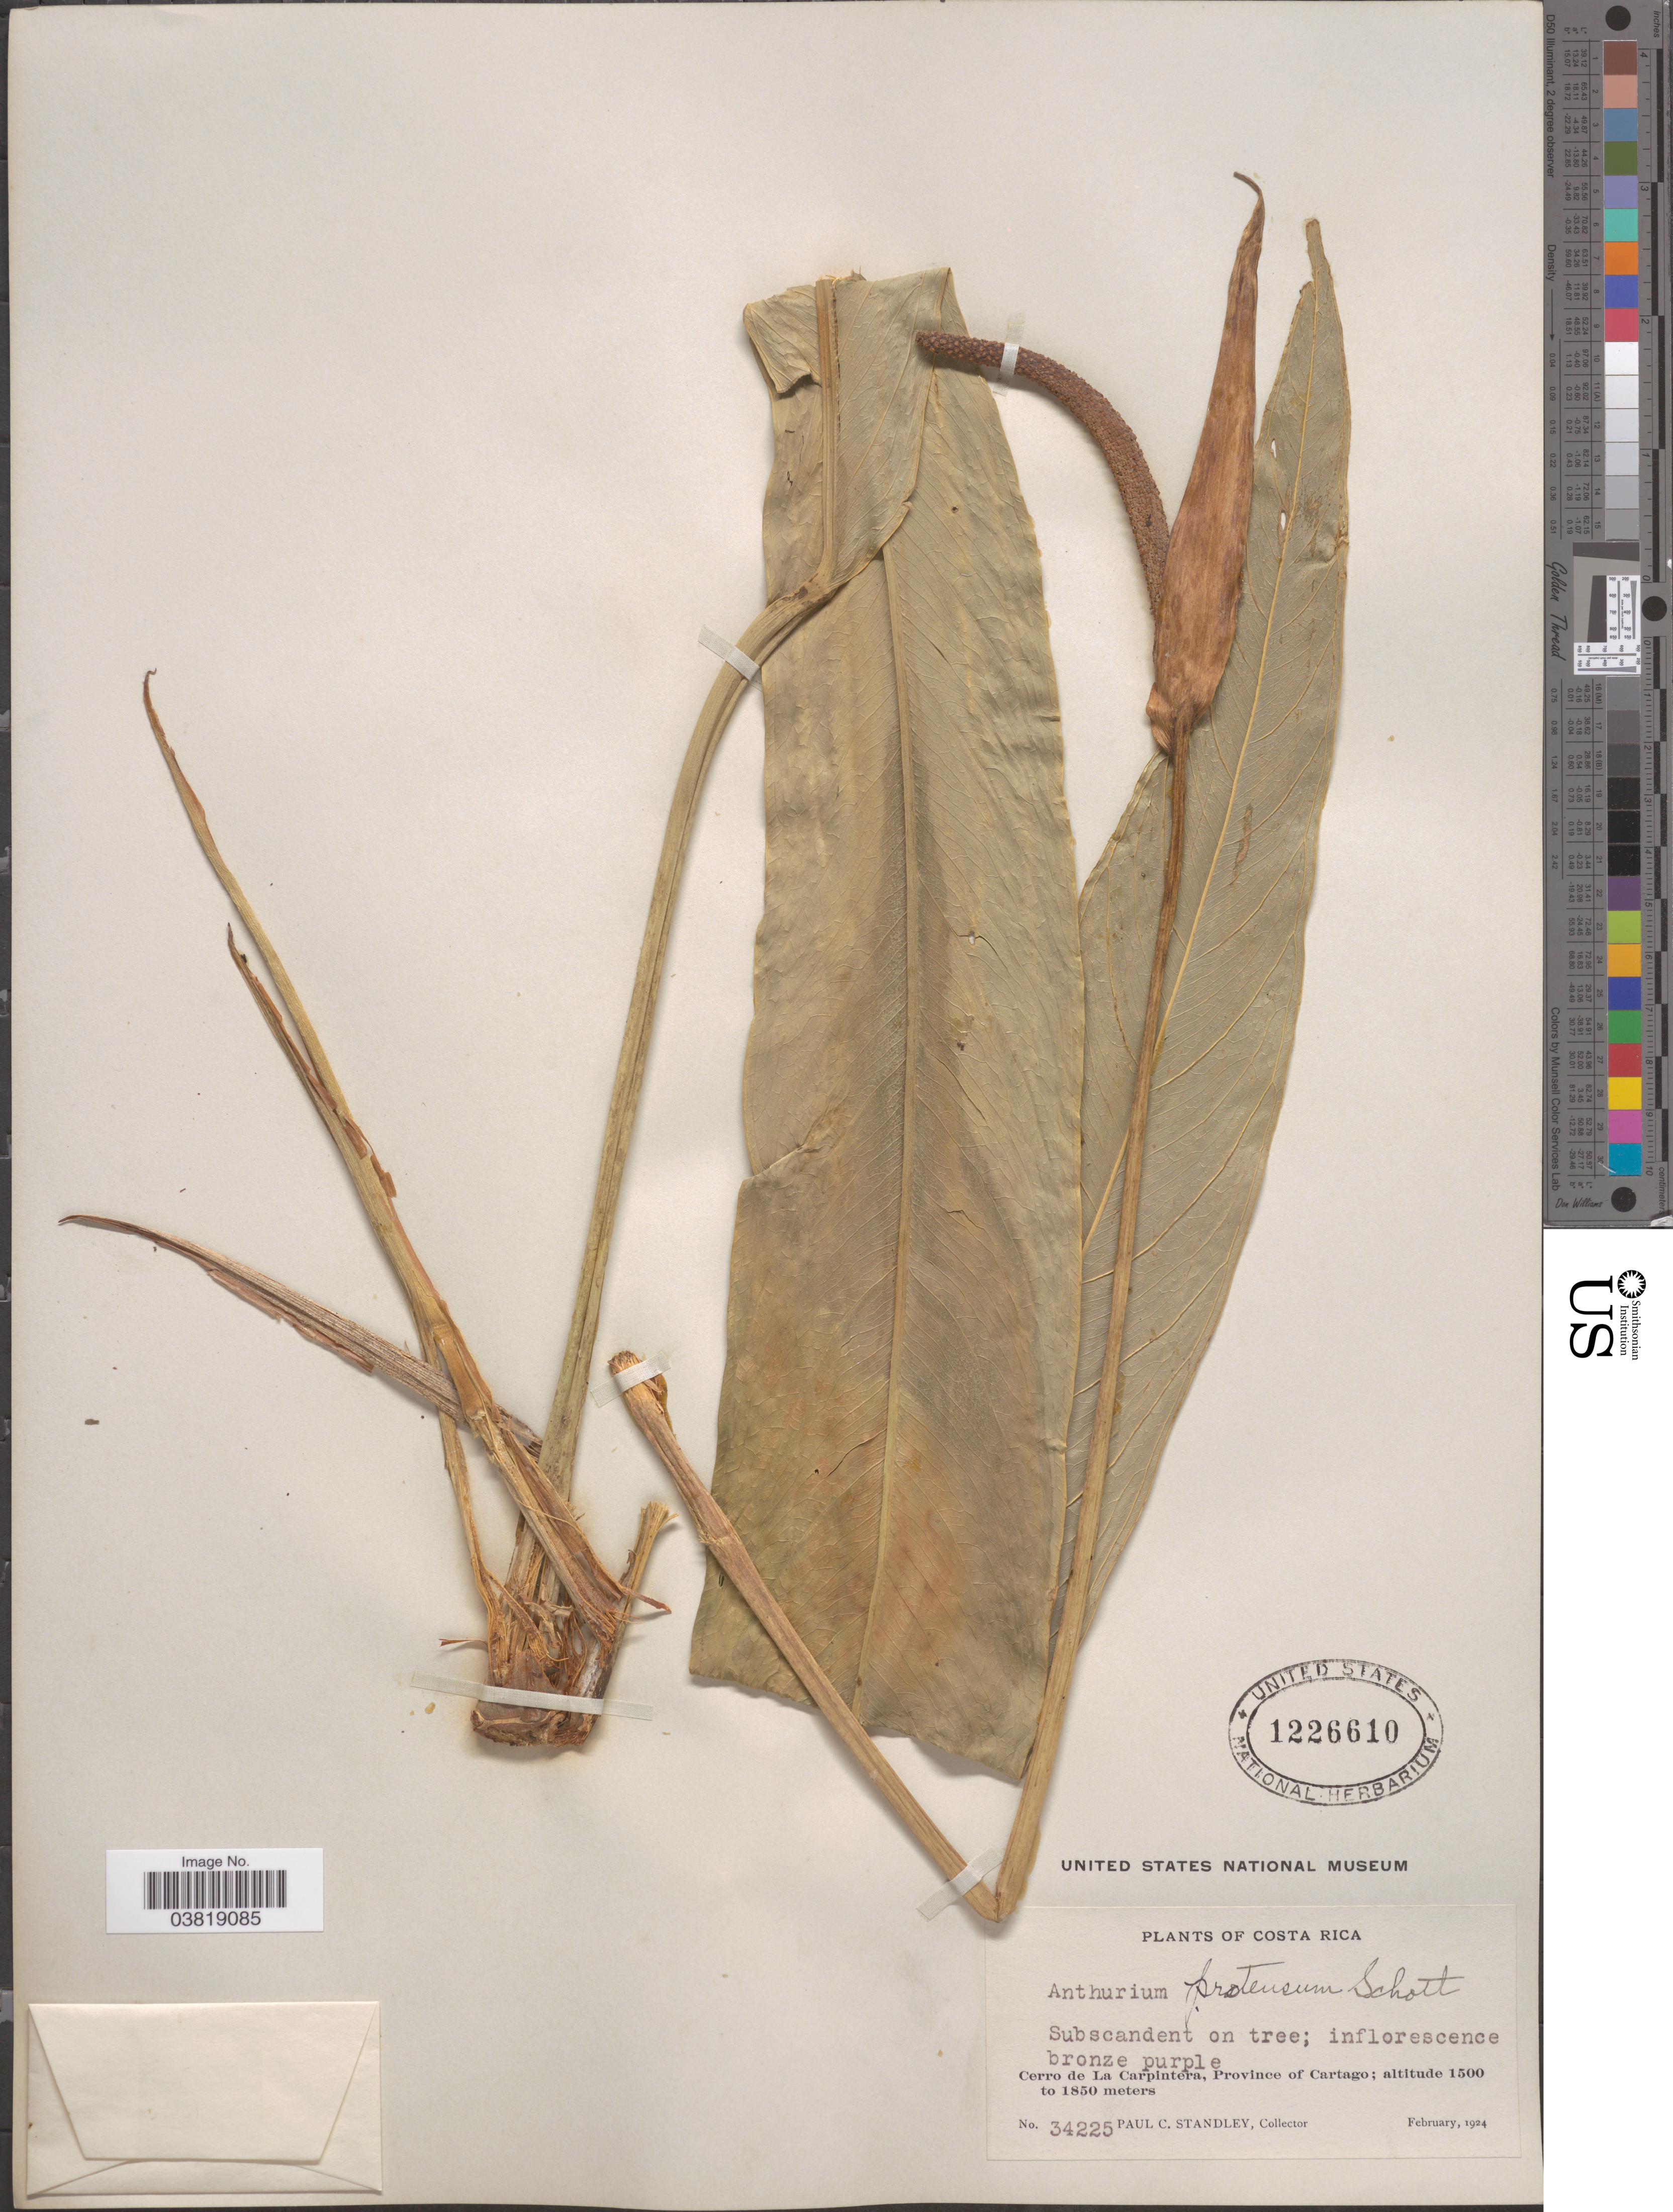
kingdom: Plantae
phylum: Tracheophyta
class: Liliopsida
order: Alismatales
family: Araceae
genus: Anthurium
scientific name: Anthurium protensum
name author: Schott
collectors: P. C. Standley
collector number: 34225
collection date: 1924-02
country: Costa Rica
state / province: Cartago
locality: Cerro de La Carpintera.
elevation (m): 1500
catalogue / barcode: US 1226610